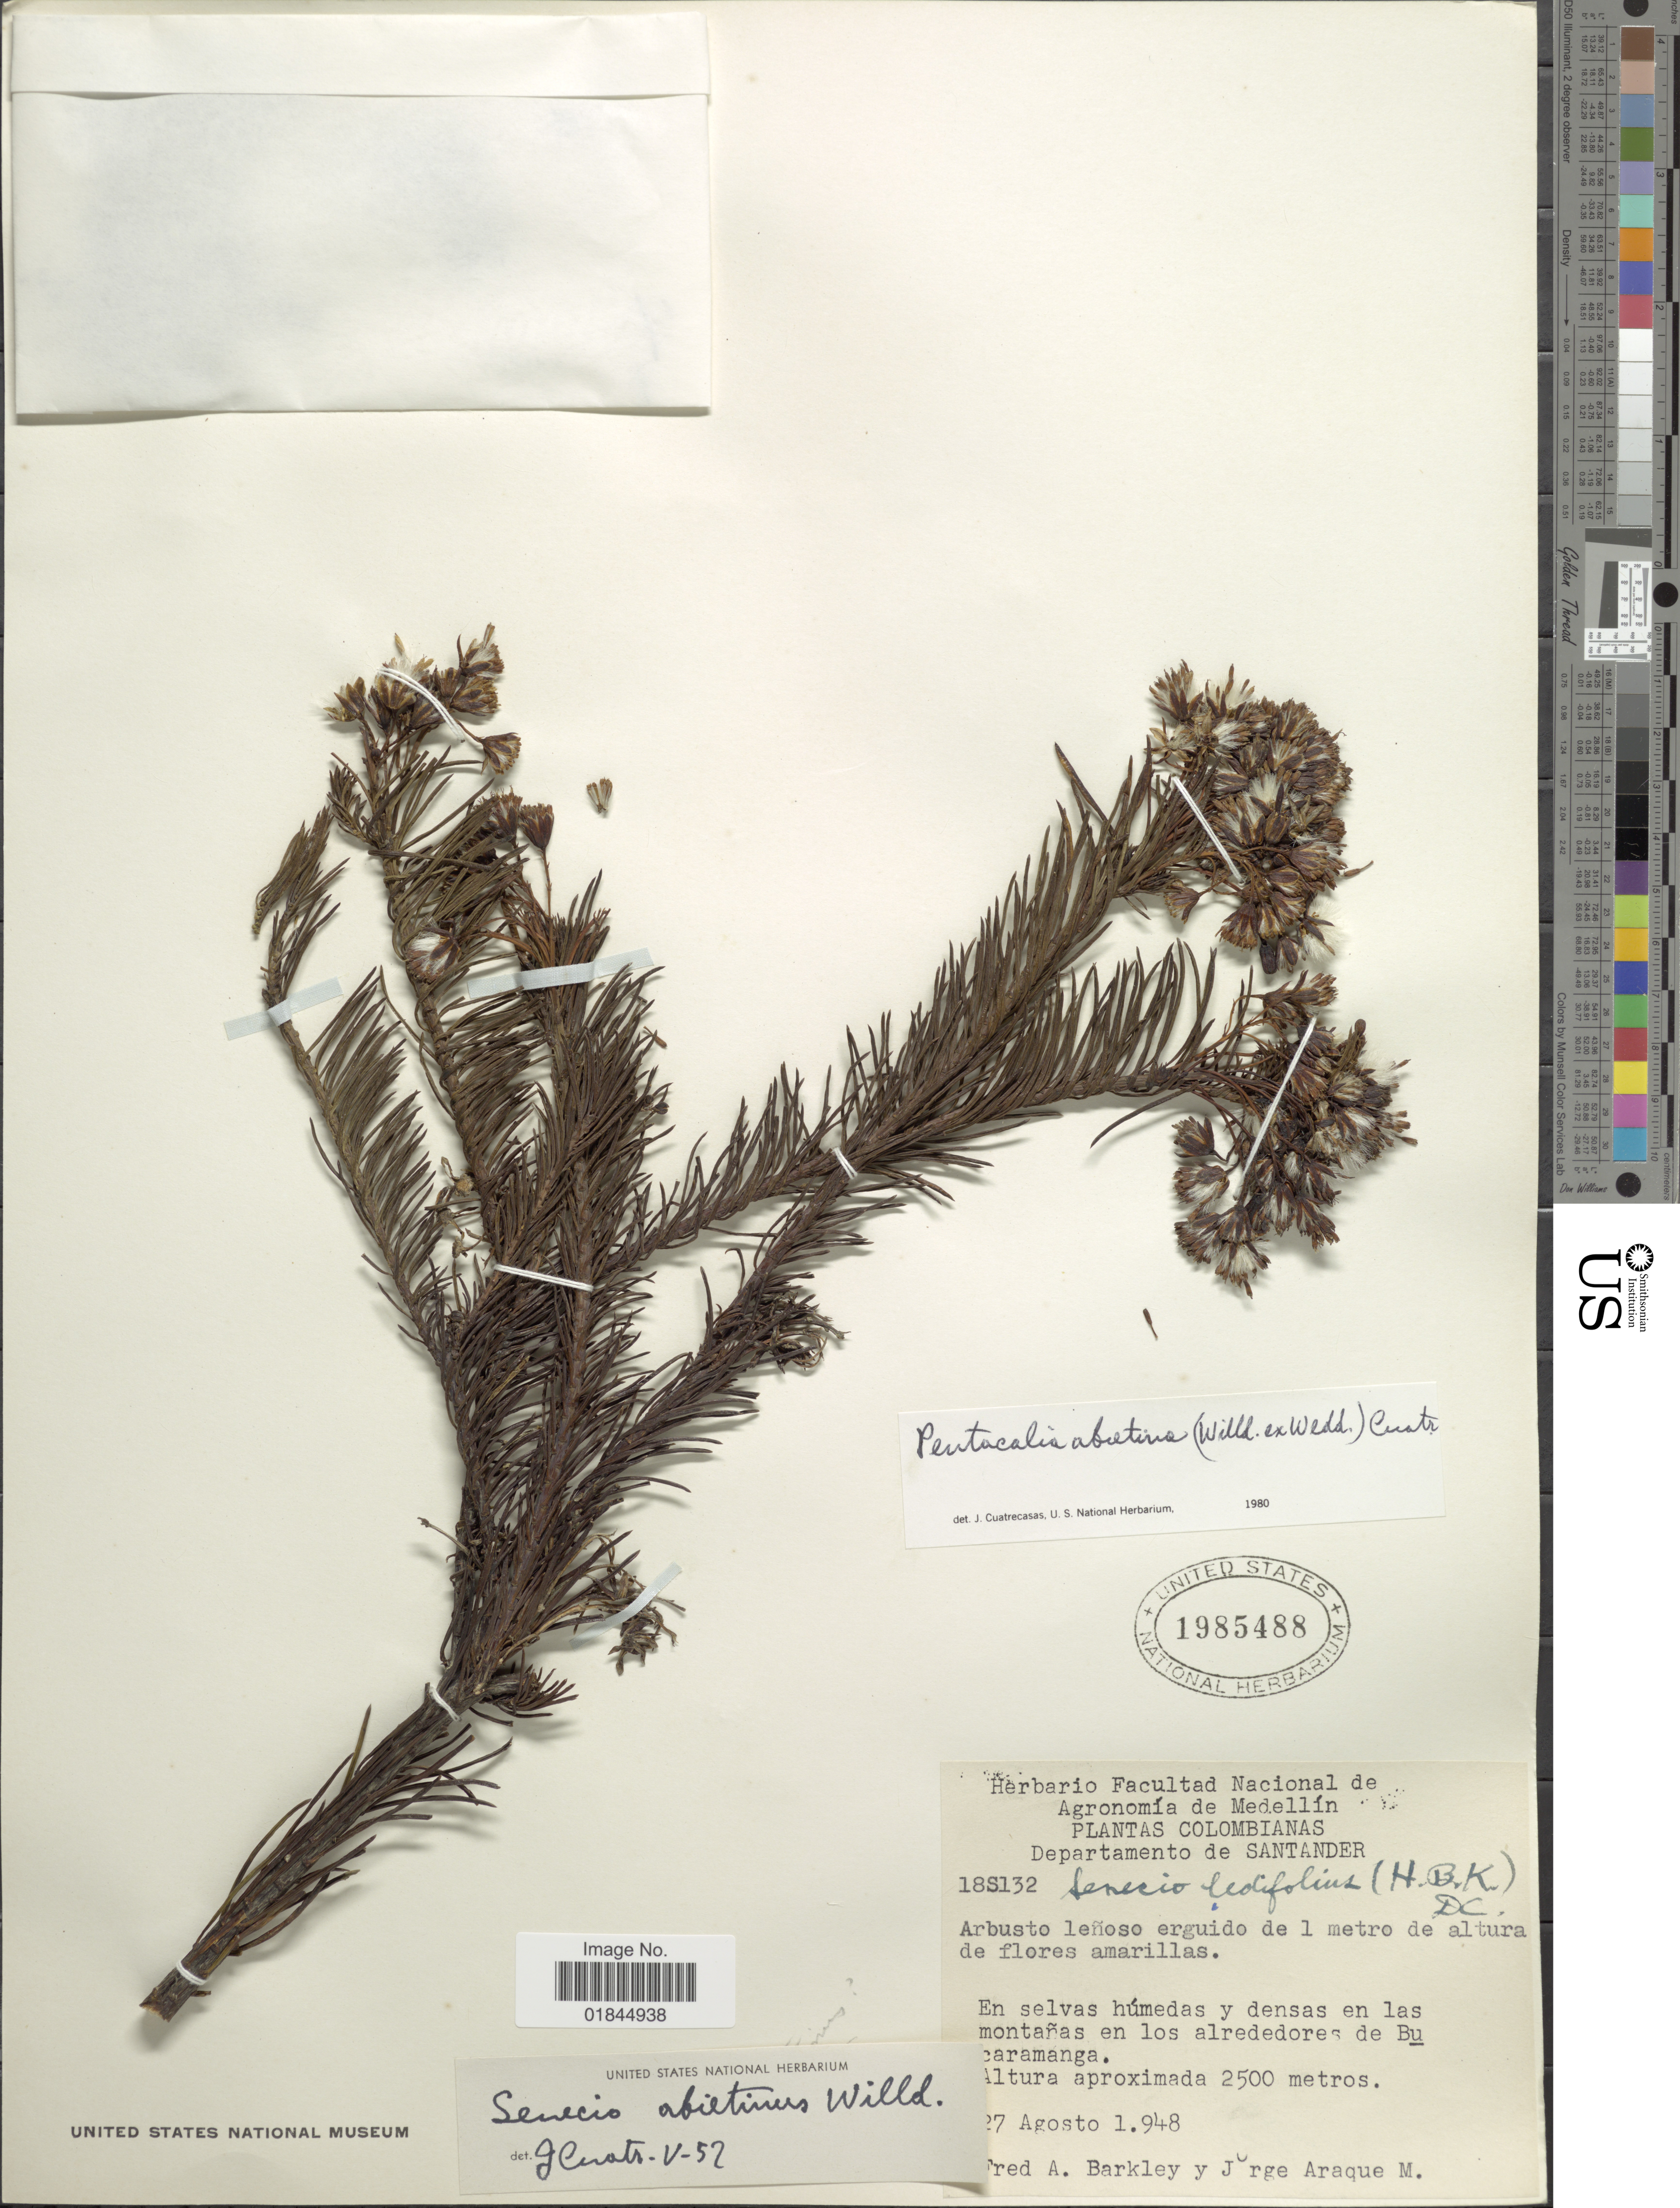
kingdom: Plantae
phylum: Tracheophyta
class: Magnoliopsida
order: Asterales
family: Asteraceae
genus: Pentacalia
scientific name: Pentacalia abietina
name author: (Willd. ex Wedd.) Cuatrec.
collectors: F. A. Barkley & J. Araque Molina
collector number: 18S132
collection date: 1948-08-27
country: Colombia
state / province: Santander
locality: En las montanas en los alrededores de Bucaramanga.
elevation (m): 2500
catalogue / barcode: US 1985488